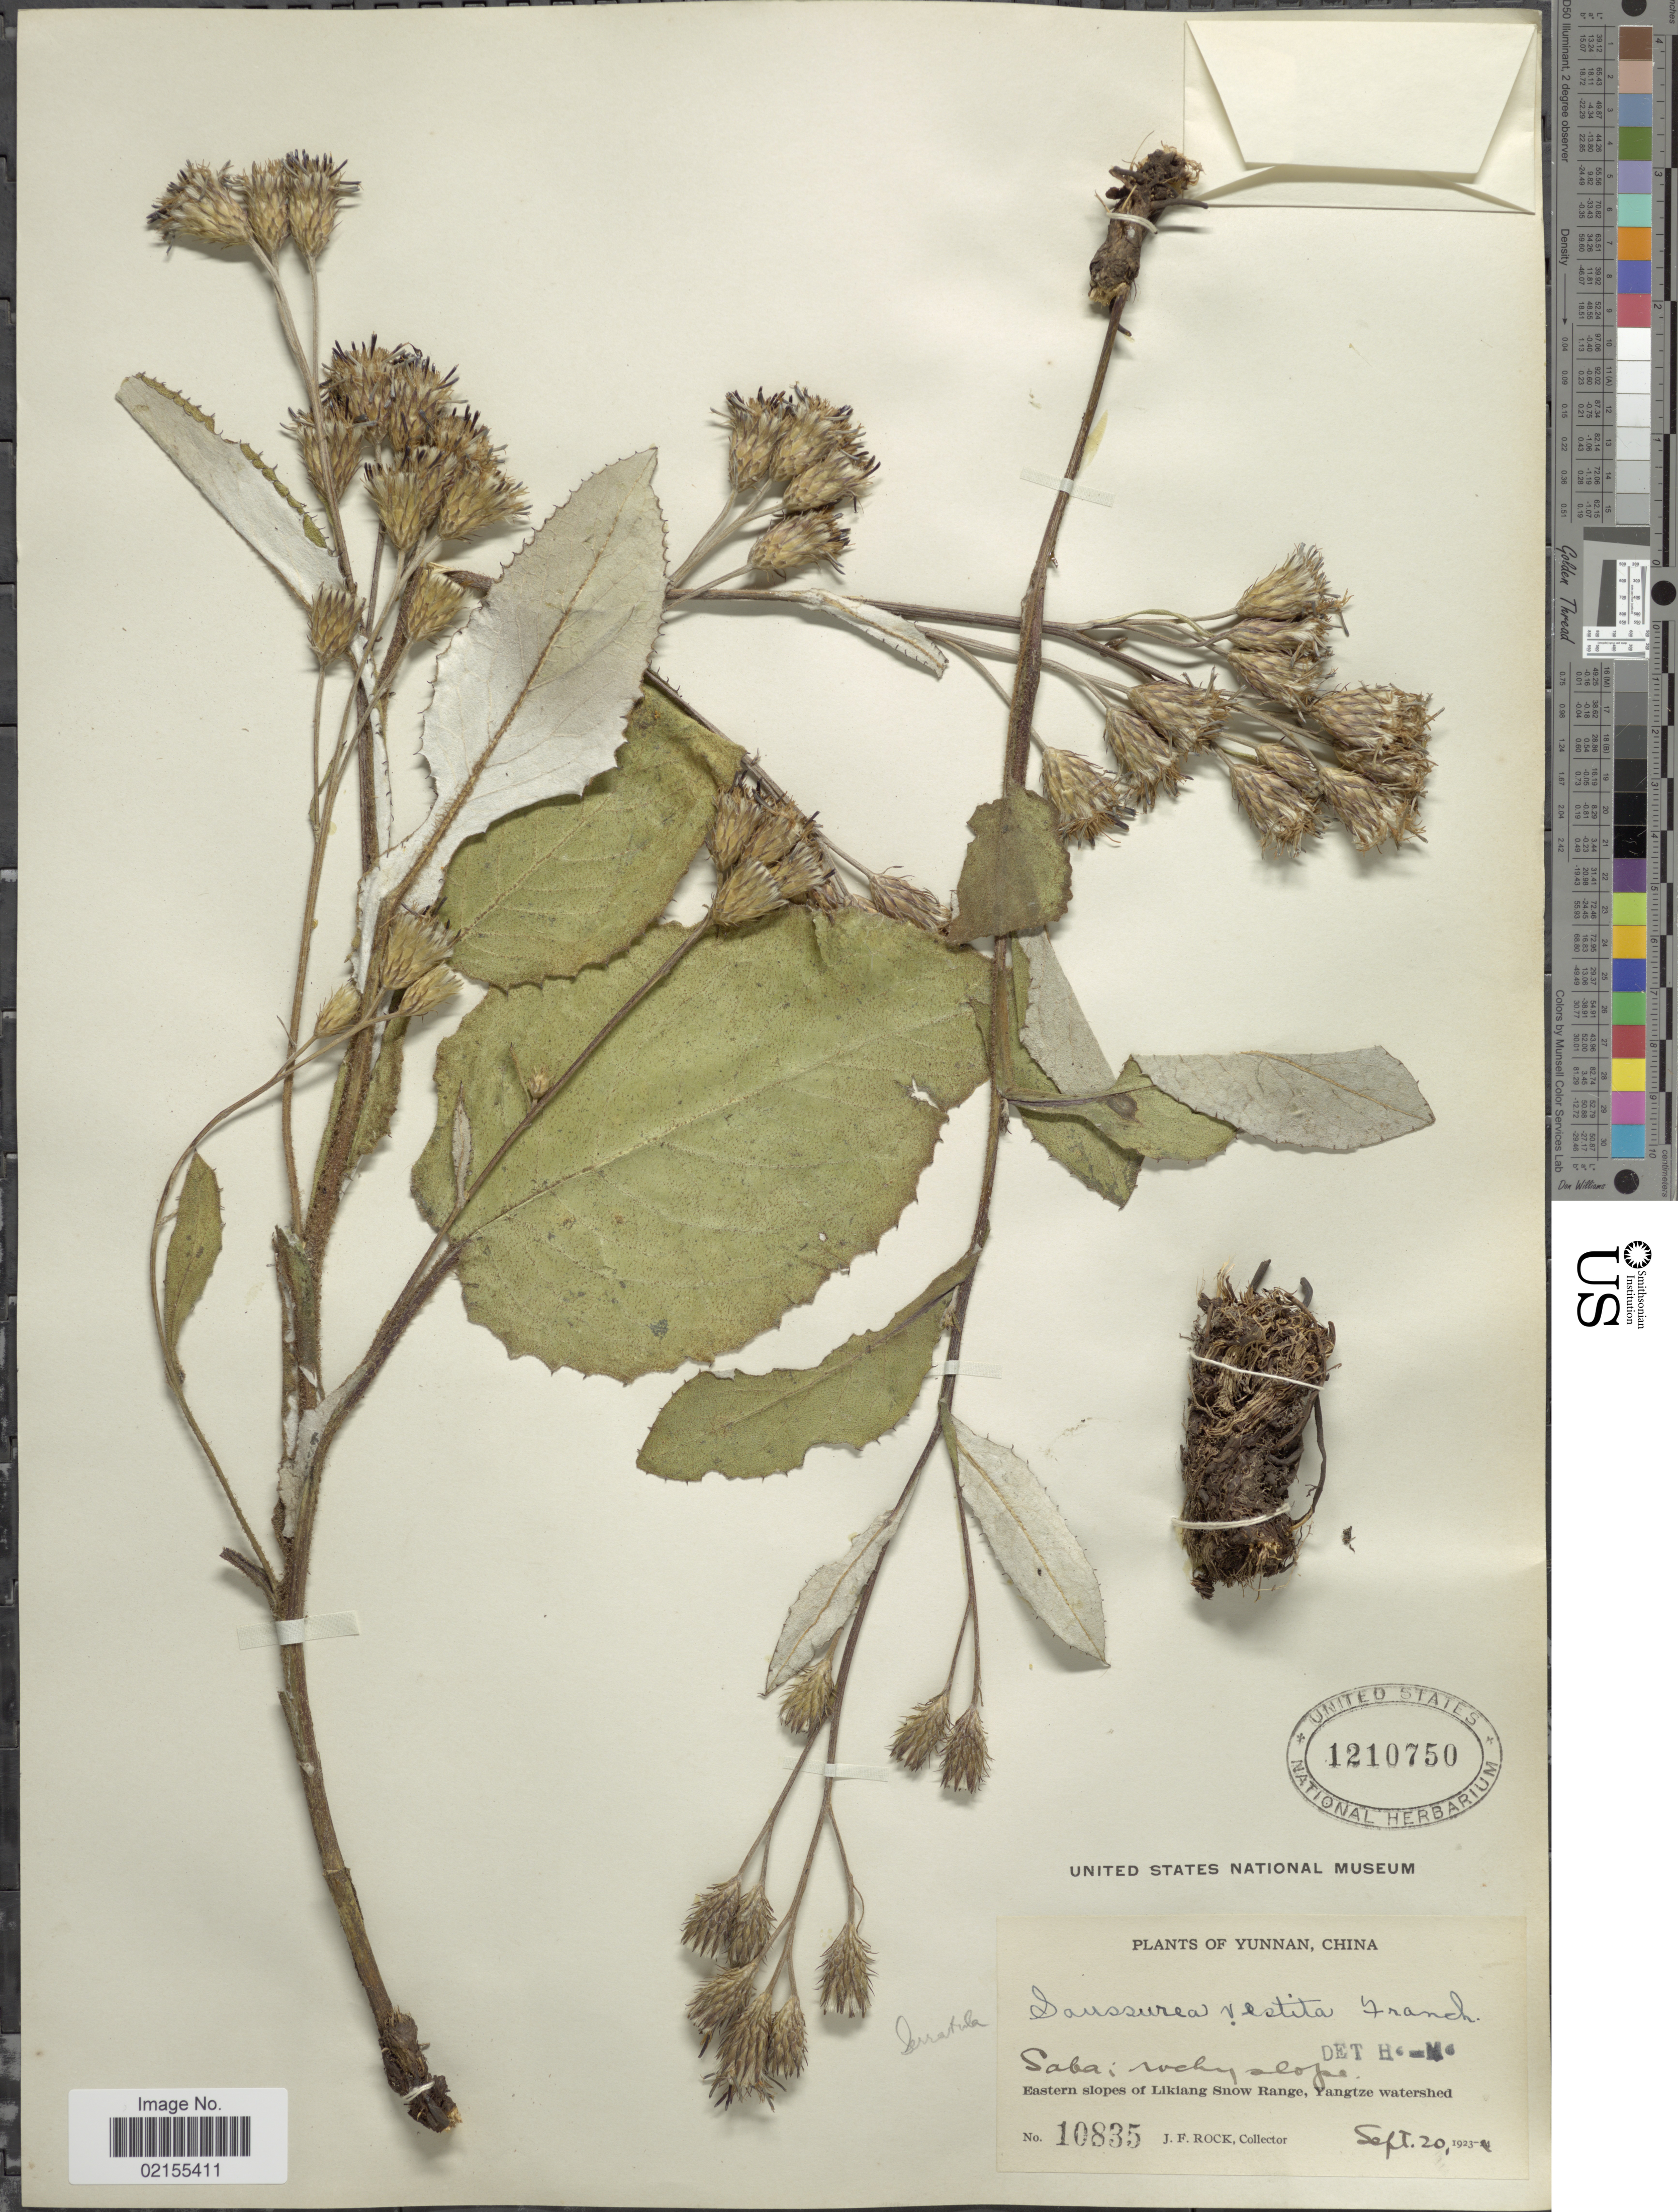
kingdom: Plantae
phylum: Tracheophyta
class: Magnoliopsida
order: Asterales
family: Asteraceae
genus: Saussurea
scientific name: Saussurea vestita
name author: Franch.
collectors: J. Rock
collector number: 10835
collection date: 1923-09-20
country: China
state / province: Yunnan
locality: Saba, eastern slopes of Likiang Snow Range, Yangtze watershed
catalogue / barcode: US 1210750